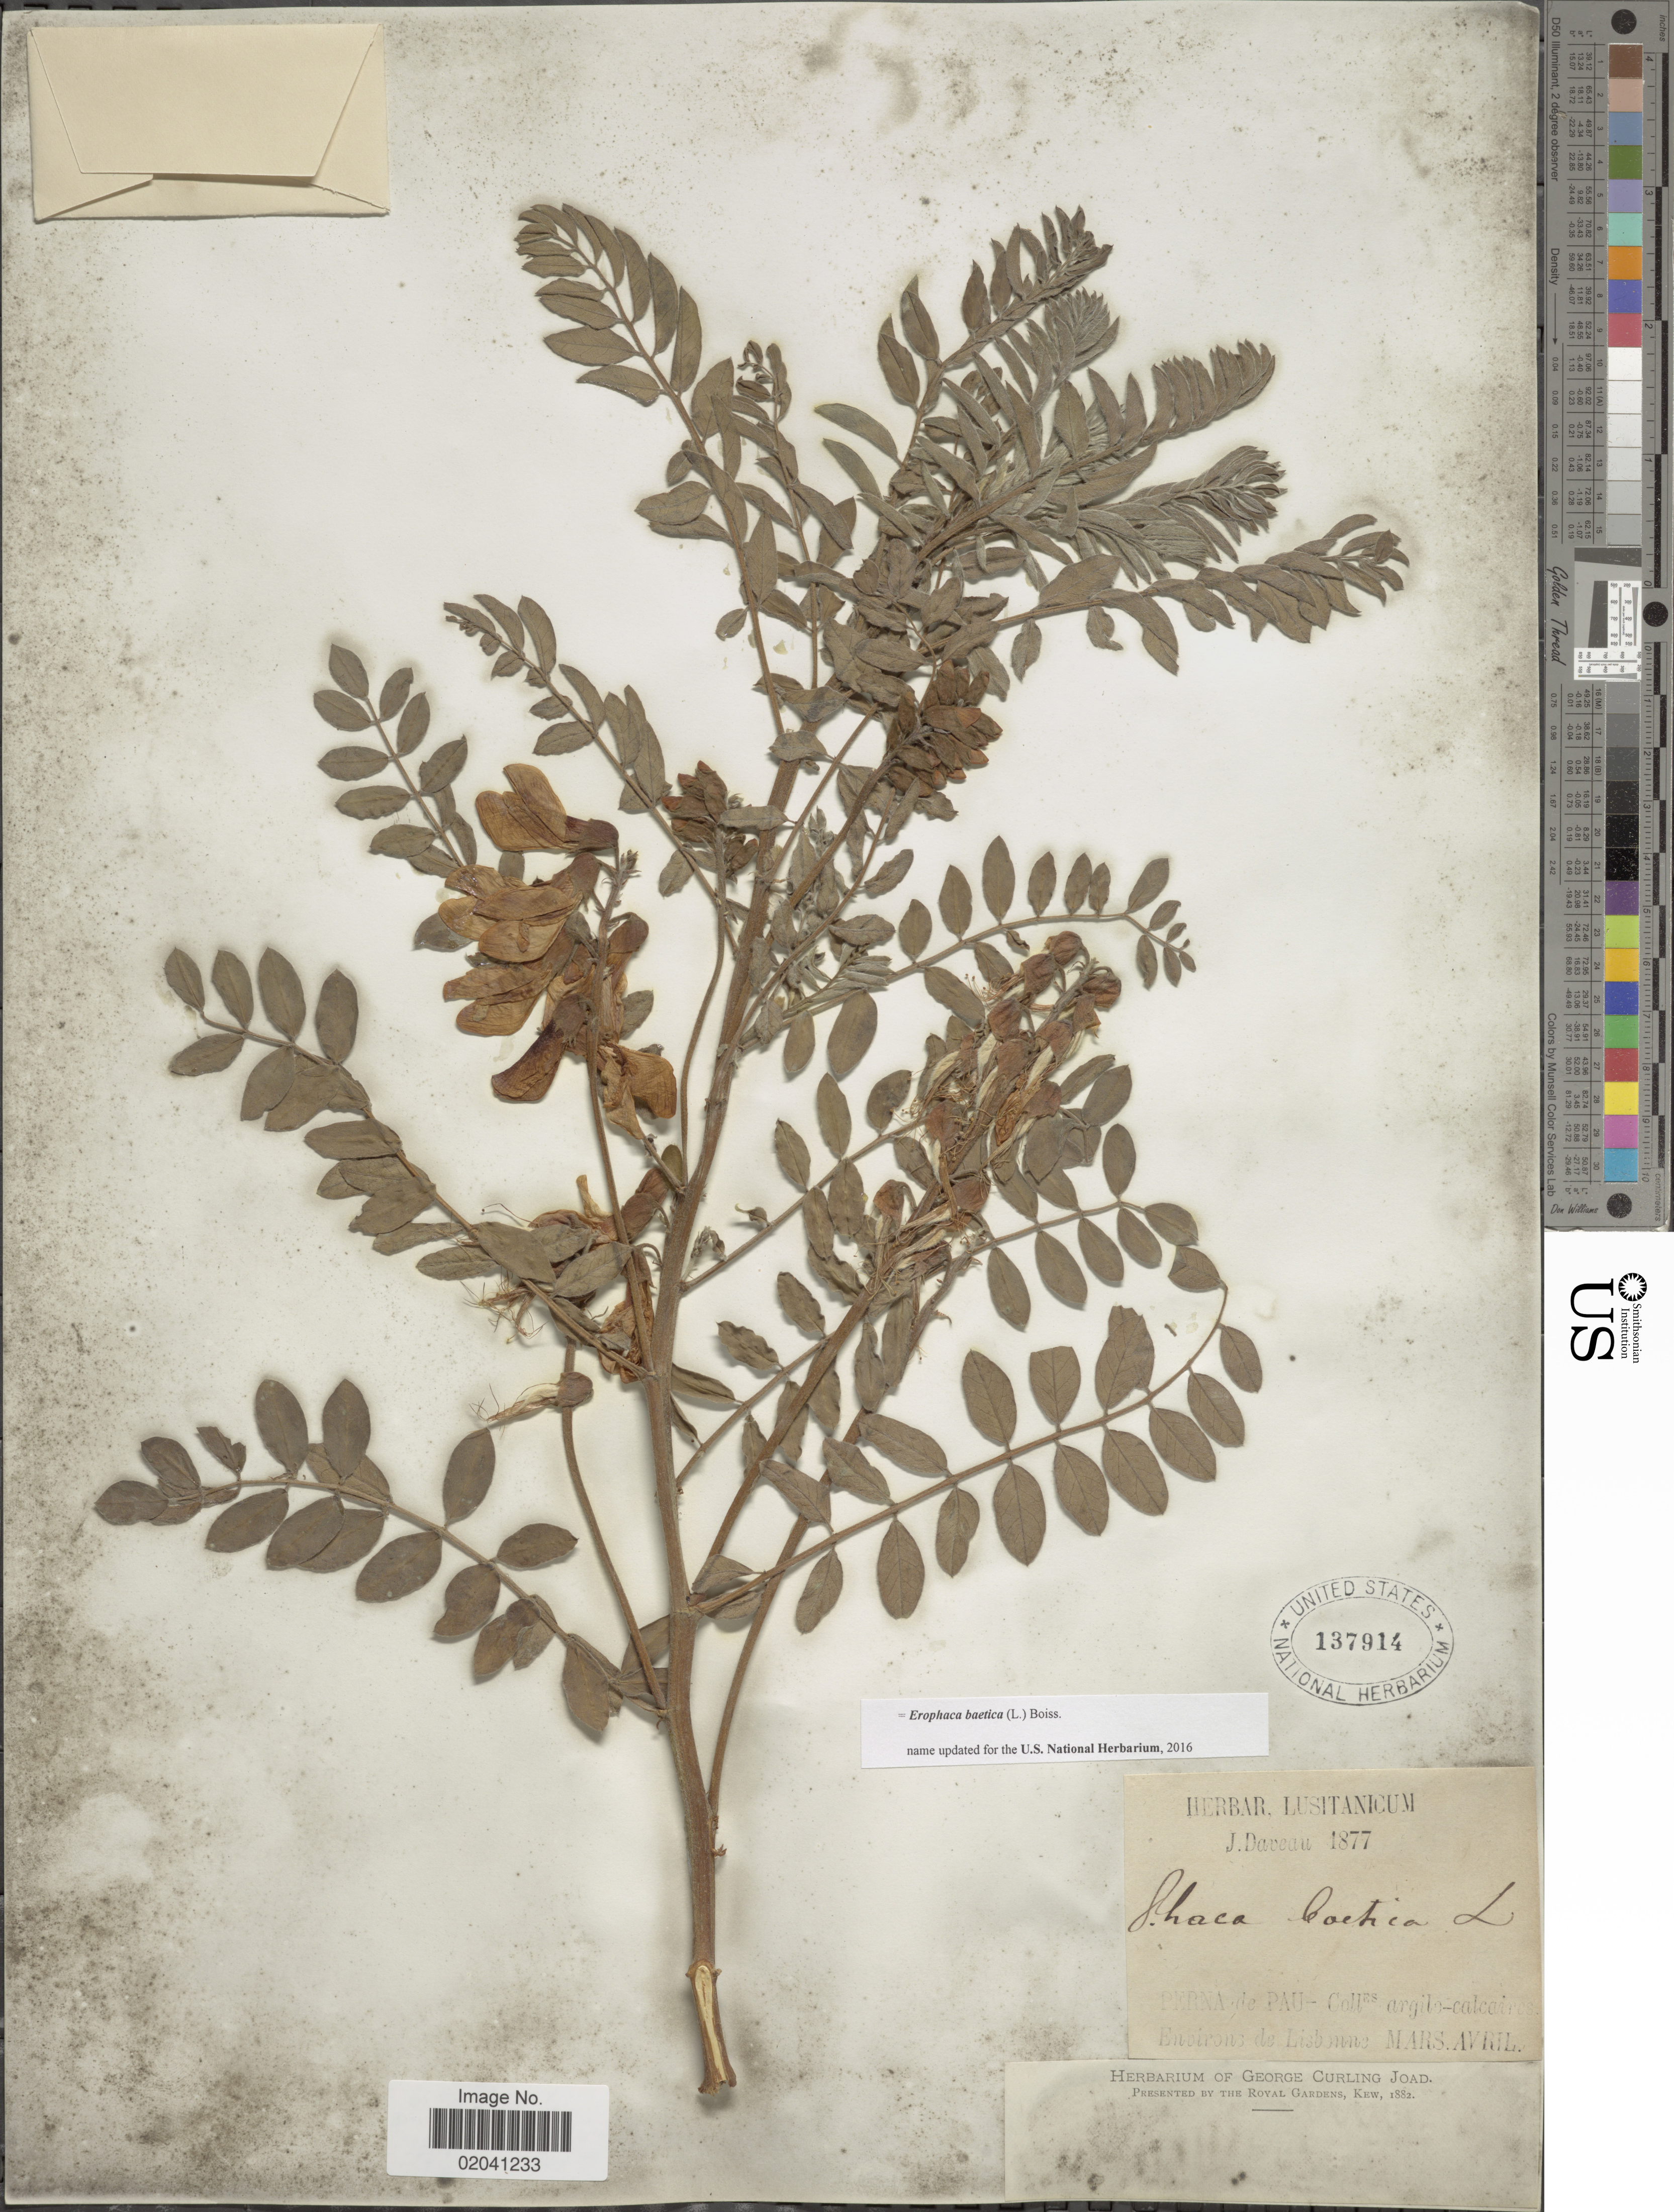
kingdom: Plantae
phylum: Tracheophyta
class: Magnoliopsida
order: Fabales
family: Fabaceae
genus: Erophaca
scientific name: Erophaca baetica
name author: (L.) Boiss.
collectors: J. Daveau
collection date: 1877-03/1877-04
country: Portugal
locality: Perna de Pau- Colles argilo-calcaires. Environs de Lisbonne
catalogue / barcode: US 137914